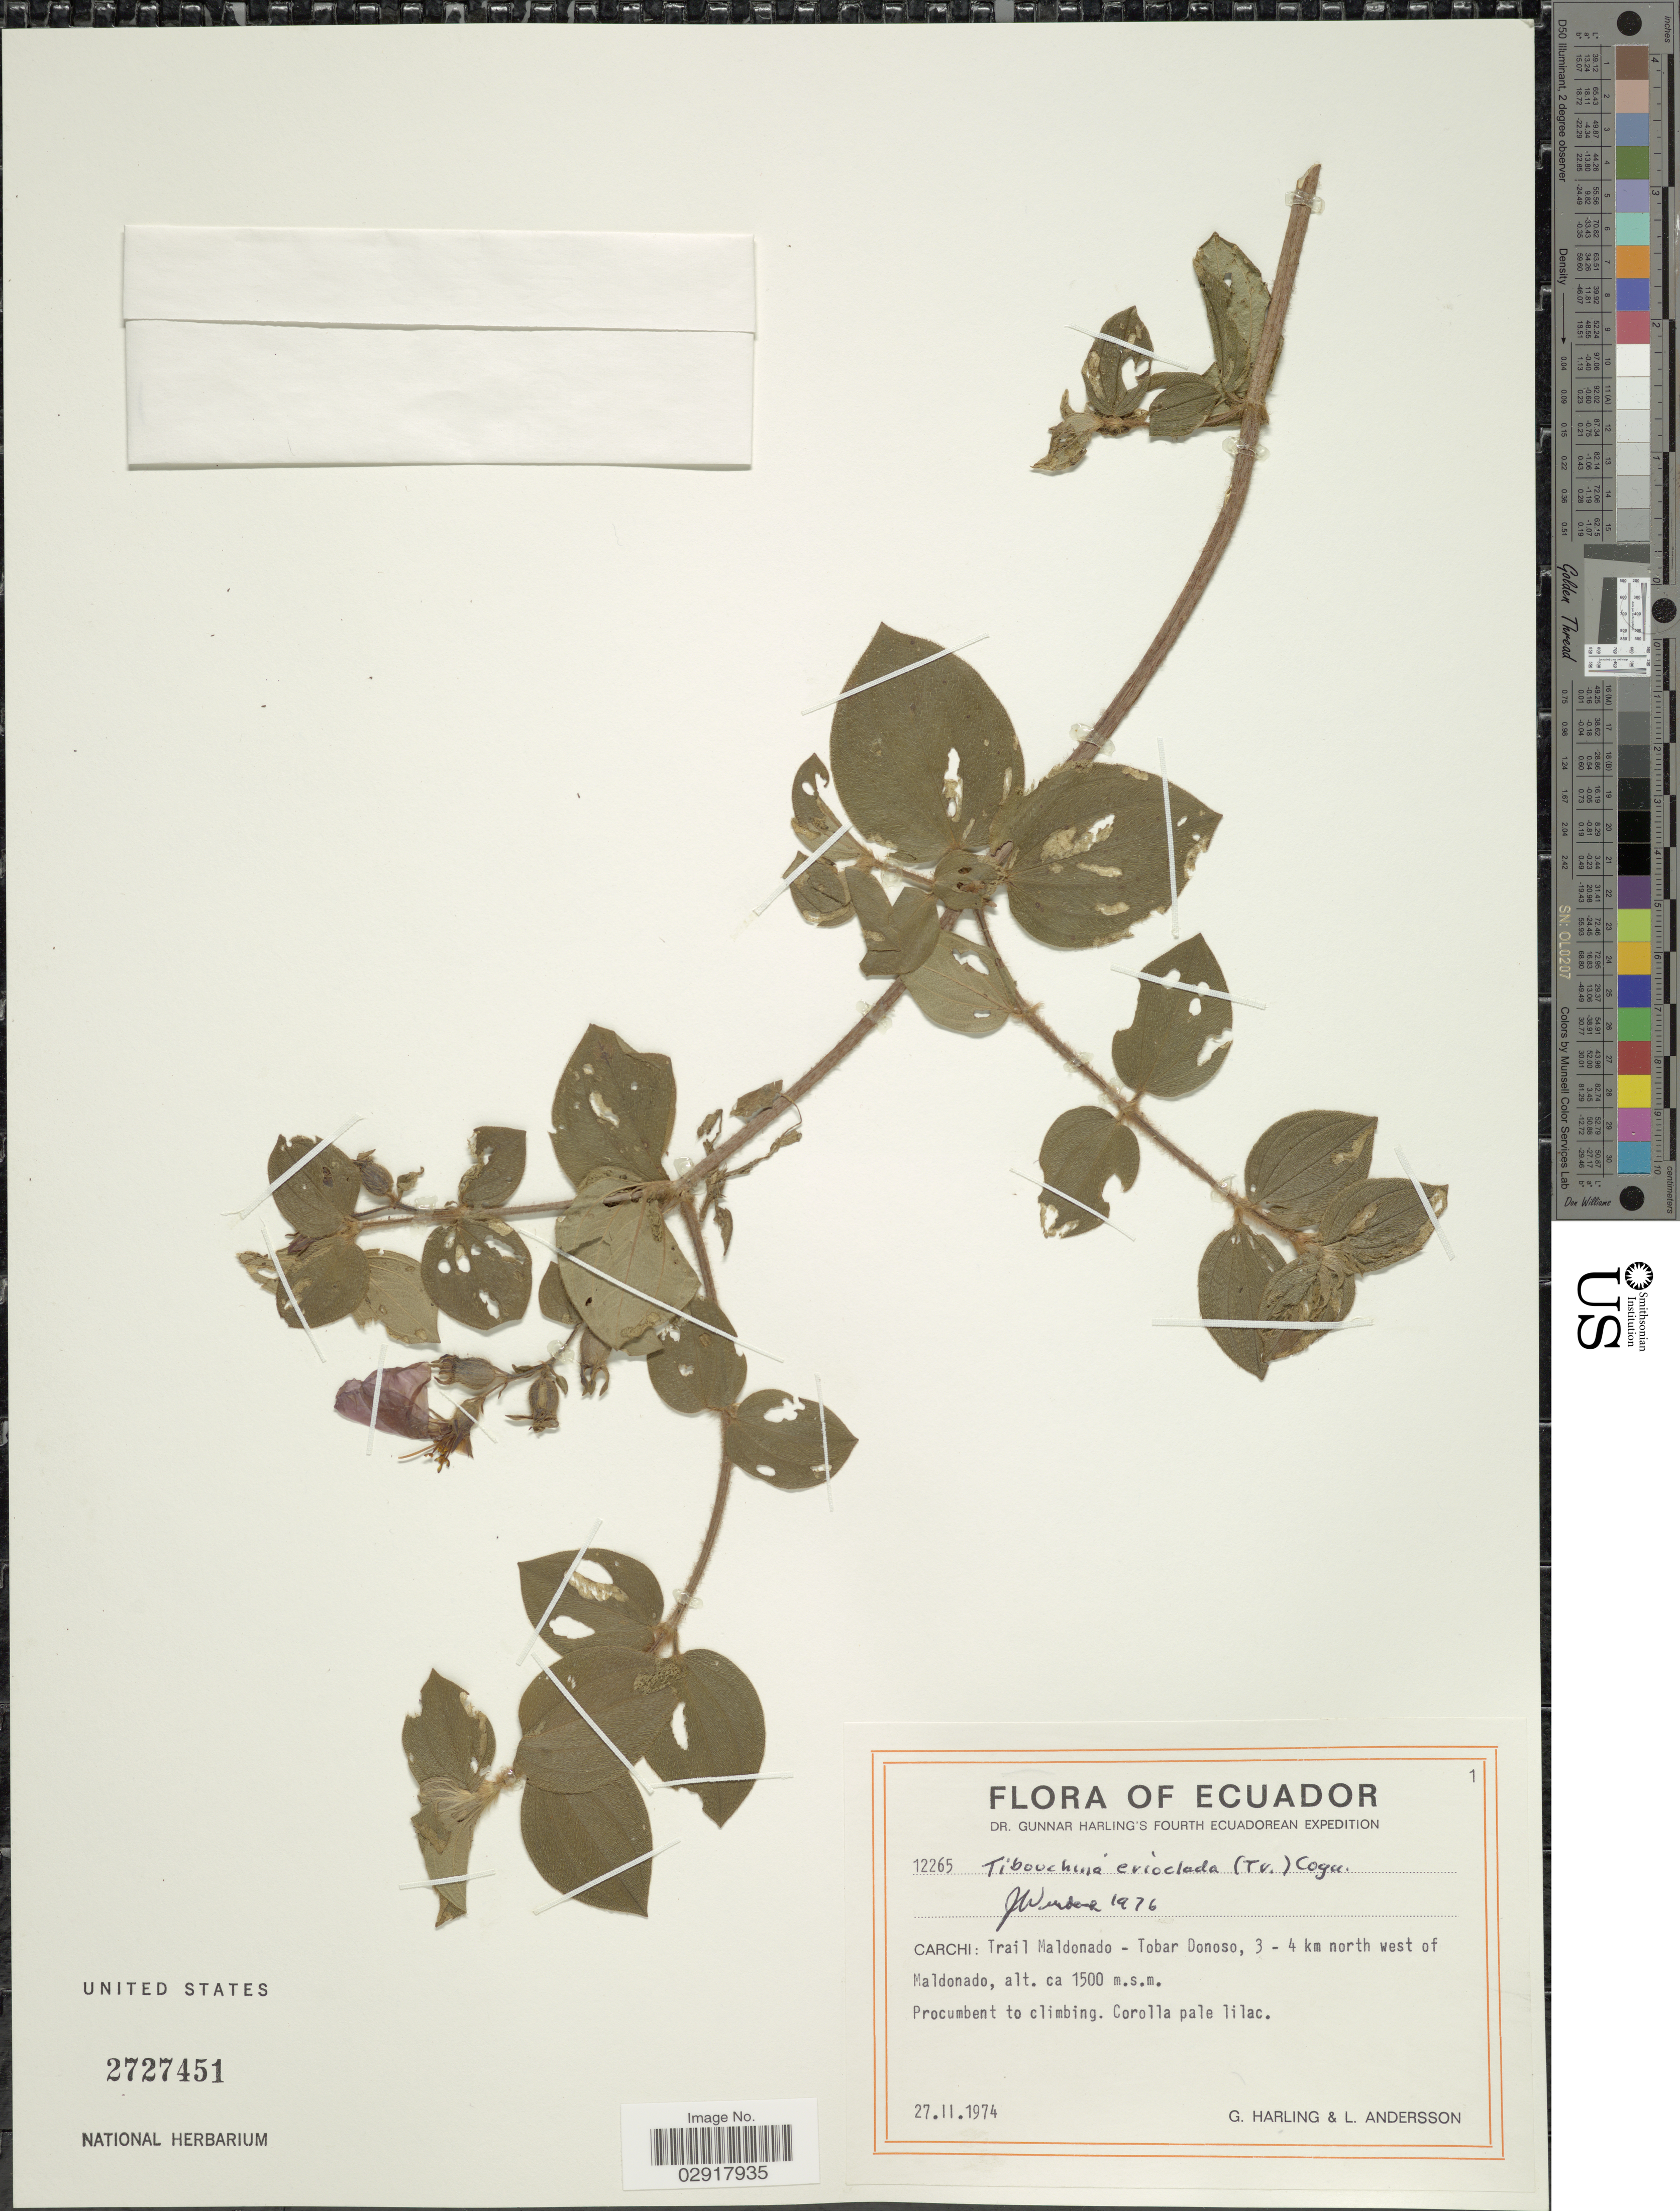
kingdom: Plantae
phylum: Tracheophyta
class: Magnoliopsida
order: Myrtales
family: Melastomataceae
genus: Chaetogastra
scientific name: Chaetogastra erioclada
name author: (Triana) P.J.F. Guim. & Michelang.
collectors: G. Harling & L. Andersson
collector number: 12265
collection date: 1974-02-27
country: Ecuador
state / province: Carchi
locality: Trail Maldonado - Tobar Donoso, 3-4 km north west of Maldonado.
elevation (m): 1500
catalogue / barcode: US 2727451